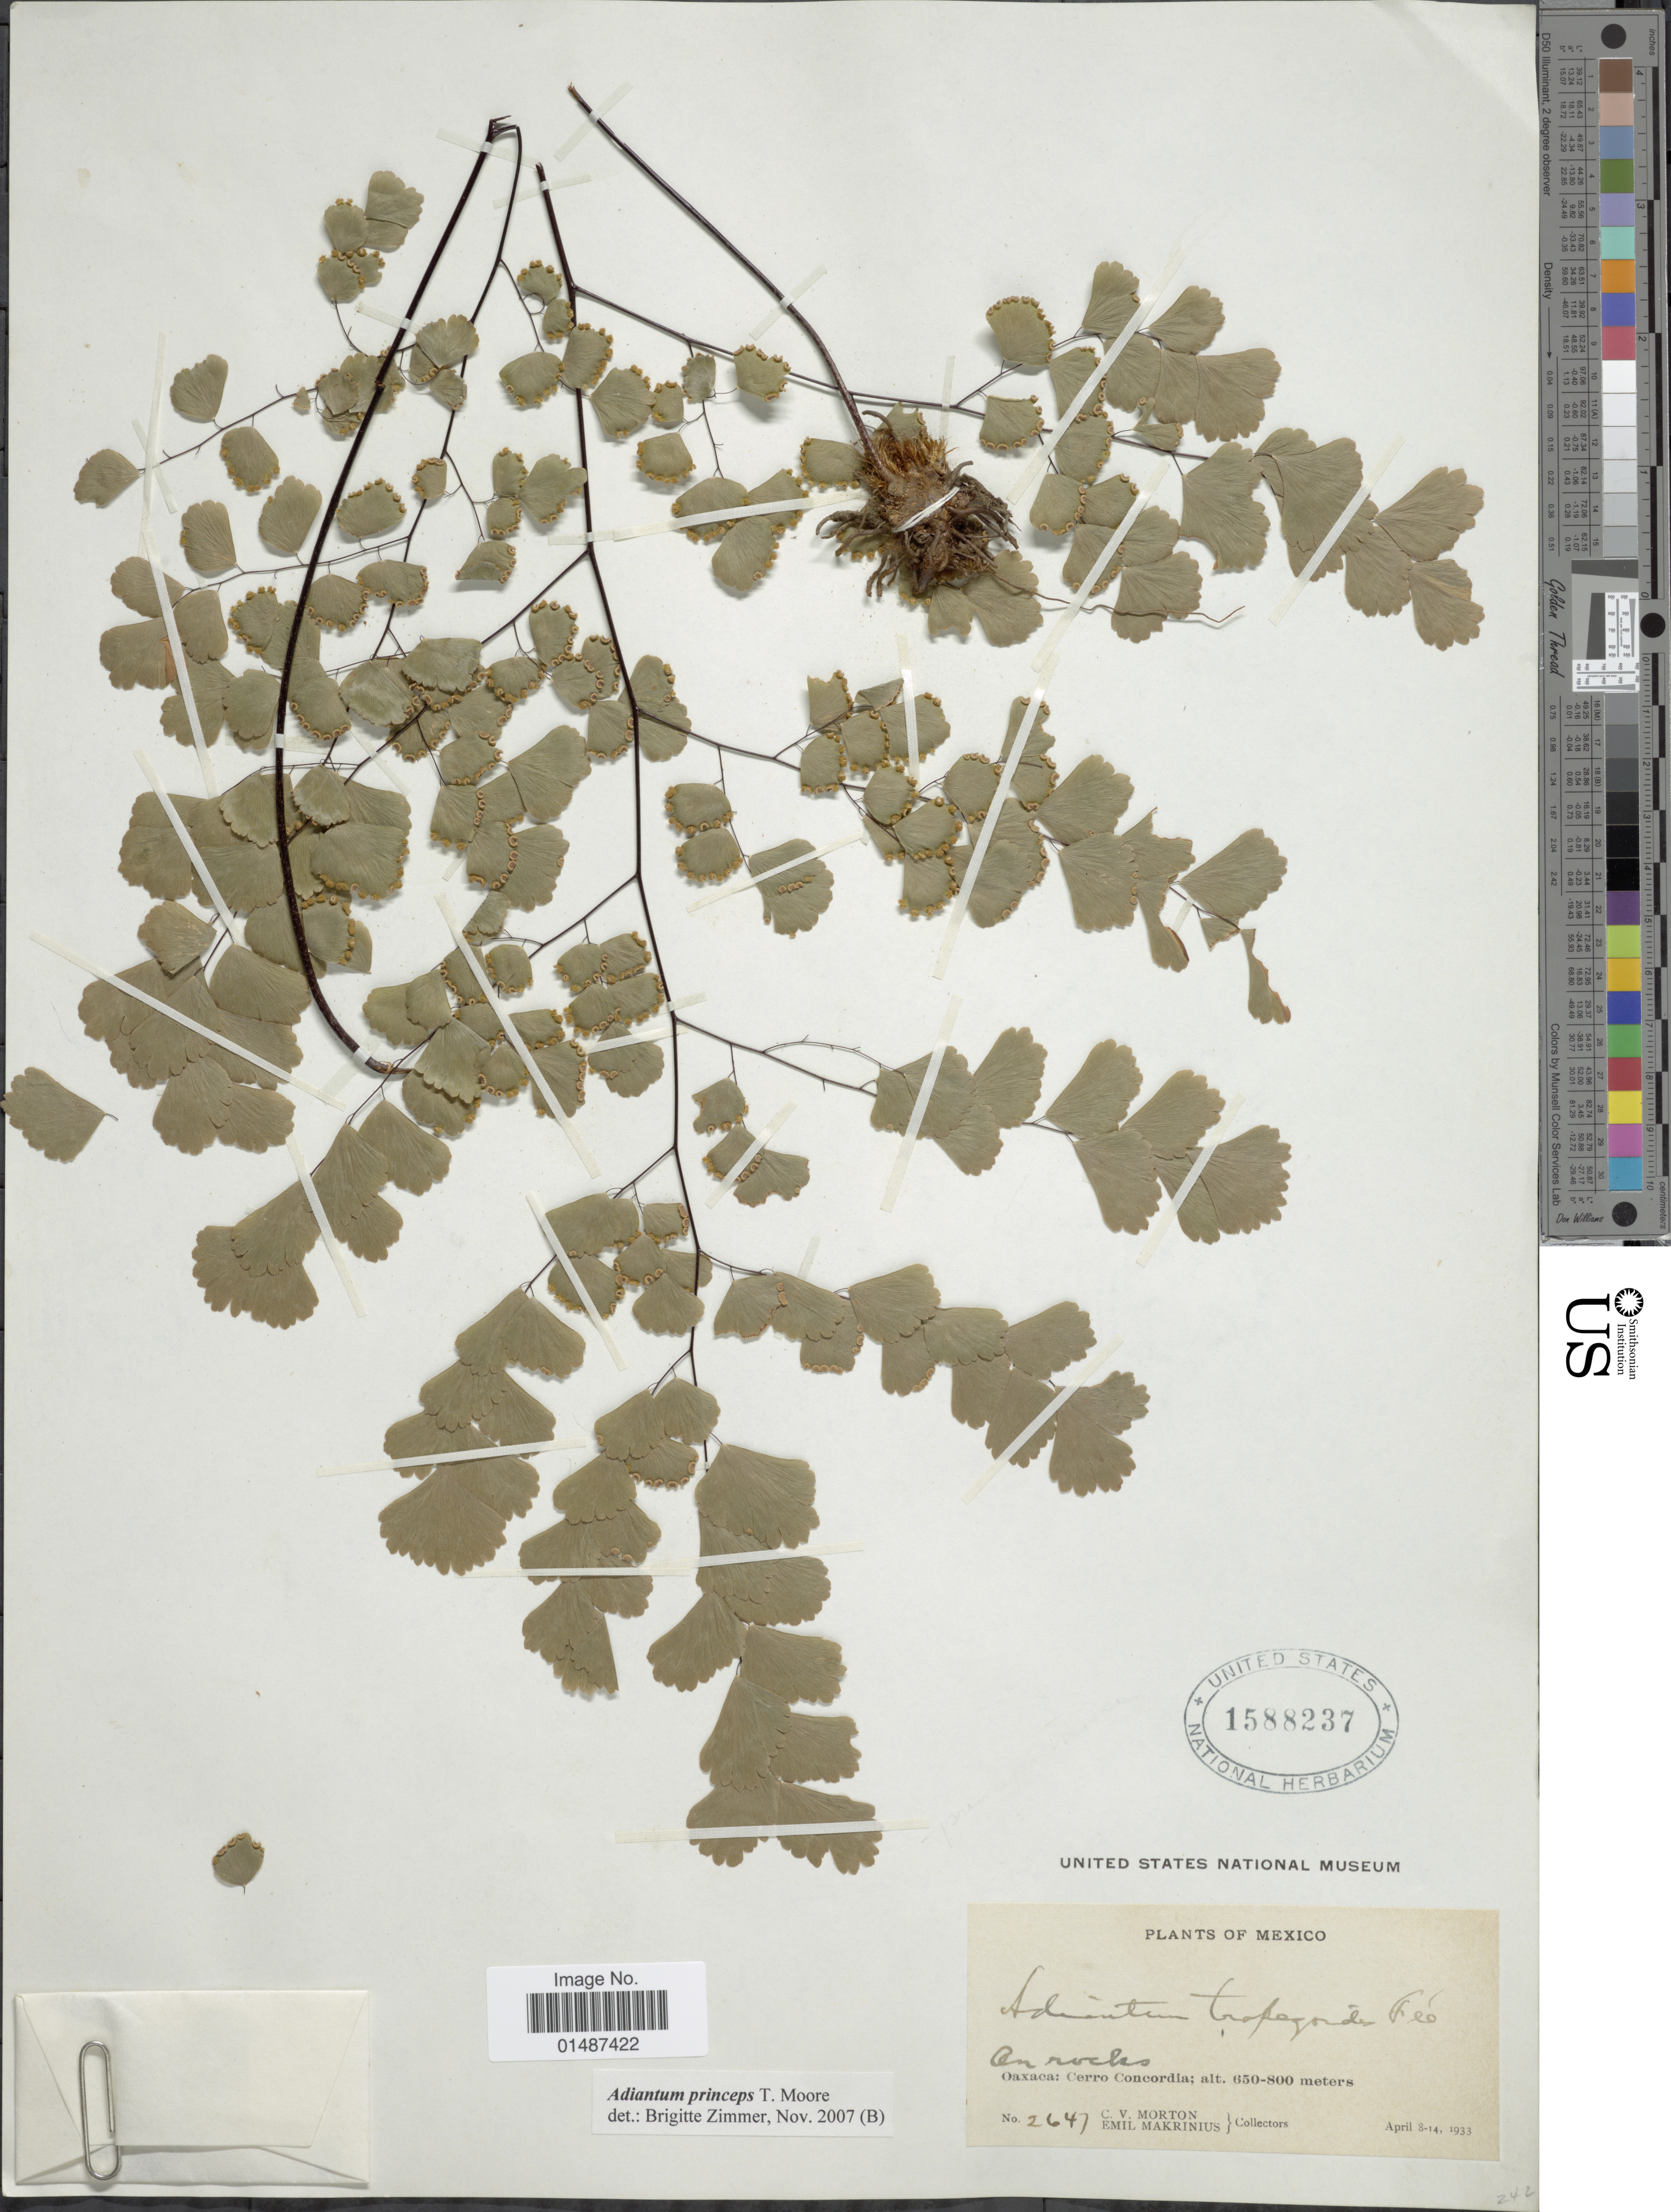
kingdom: Plantae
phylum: Tracheophyta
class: Polypodiopsida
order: Polypodiales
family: Pteridaceae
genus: Adiantum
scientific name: Adiantum amplum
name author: C. Presl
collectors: C. V. Morton & E. Makrinius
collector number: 2647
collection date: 1933-04-08/1933-04-14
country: Mexico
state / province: Oaxaca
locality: Cerro Concordia.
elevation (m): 650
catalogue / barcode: US 1588237